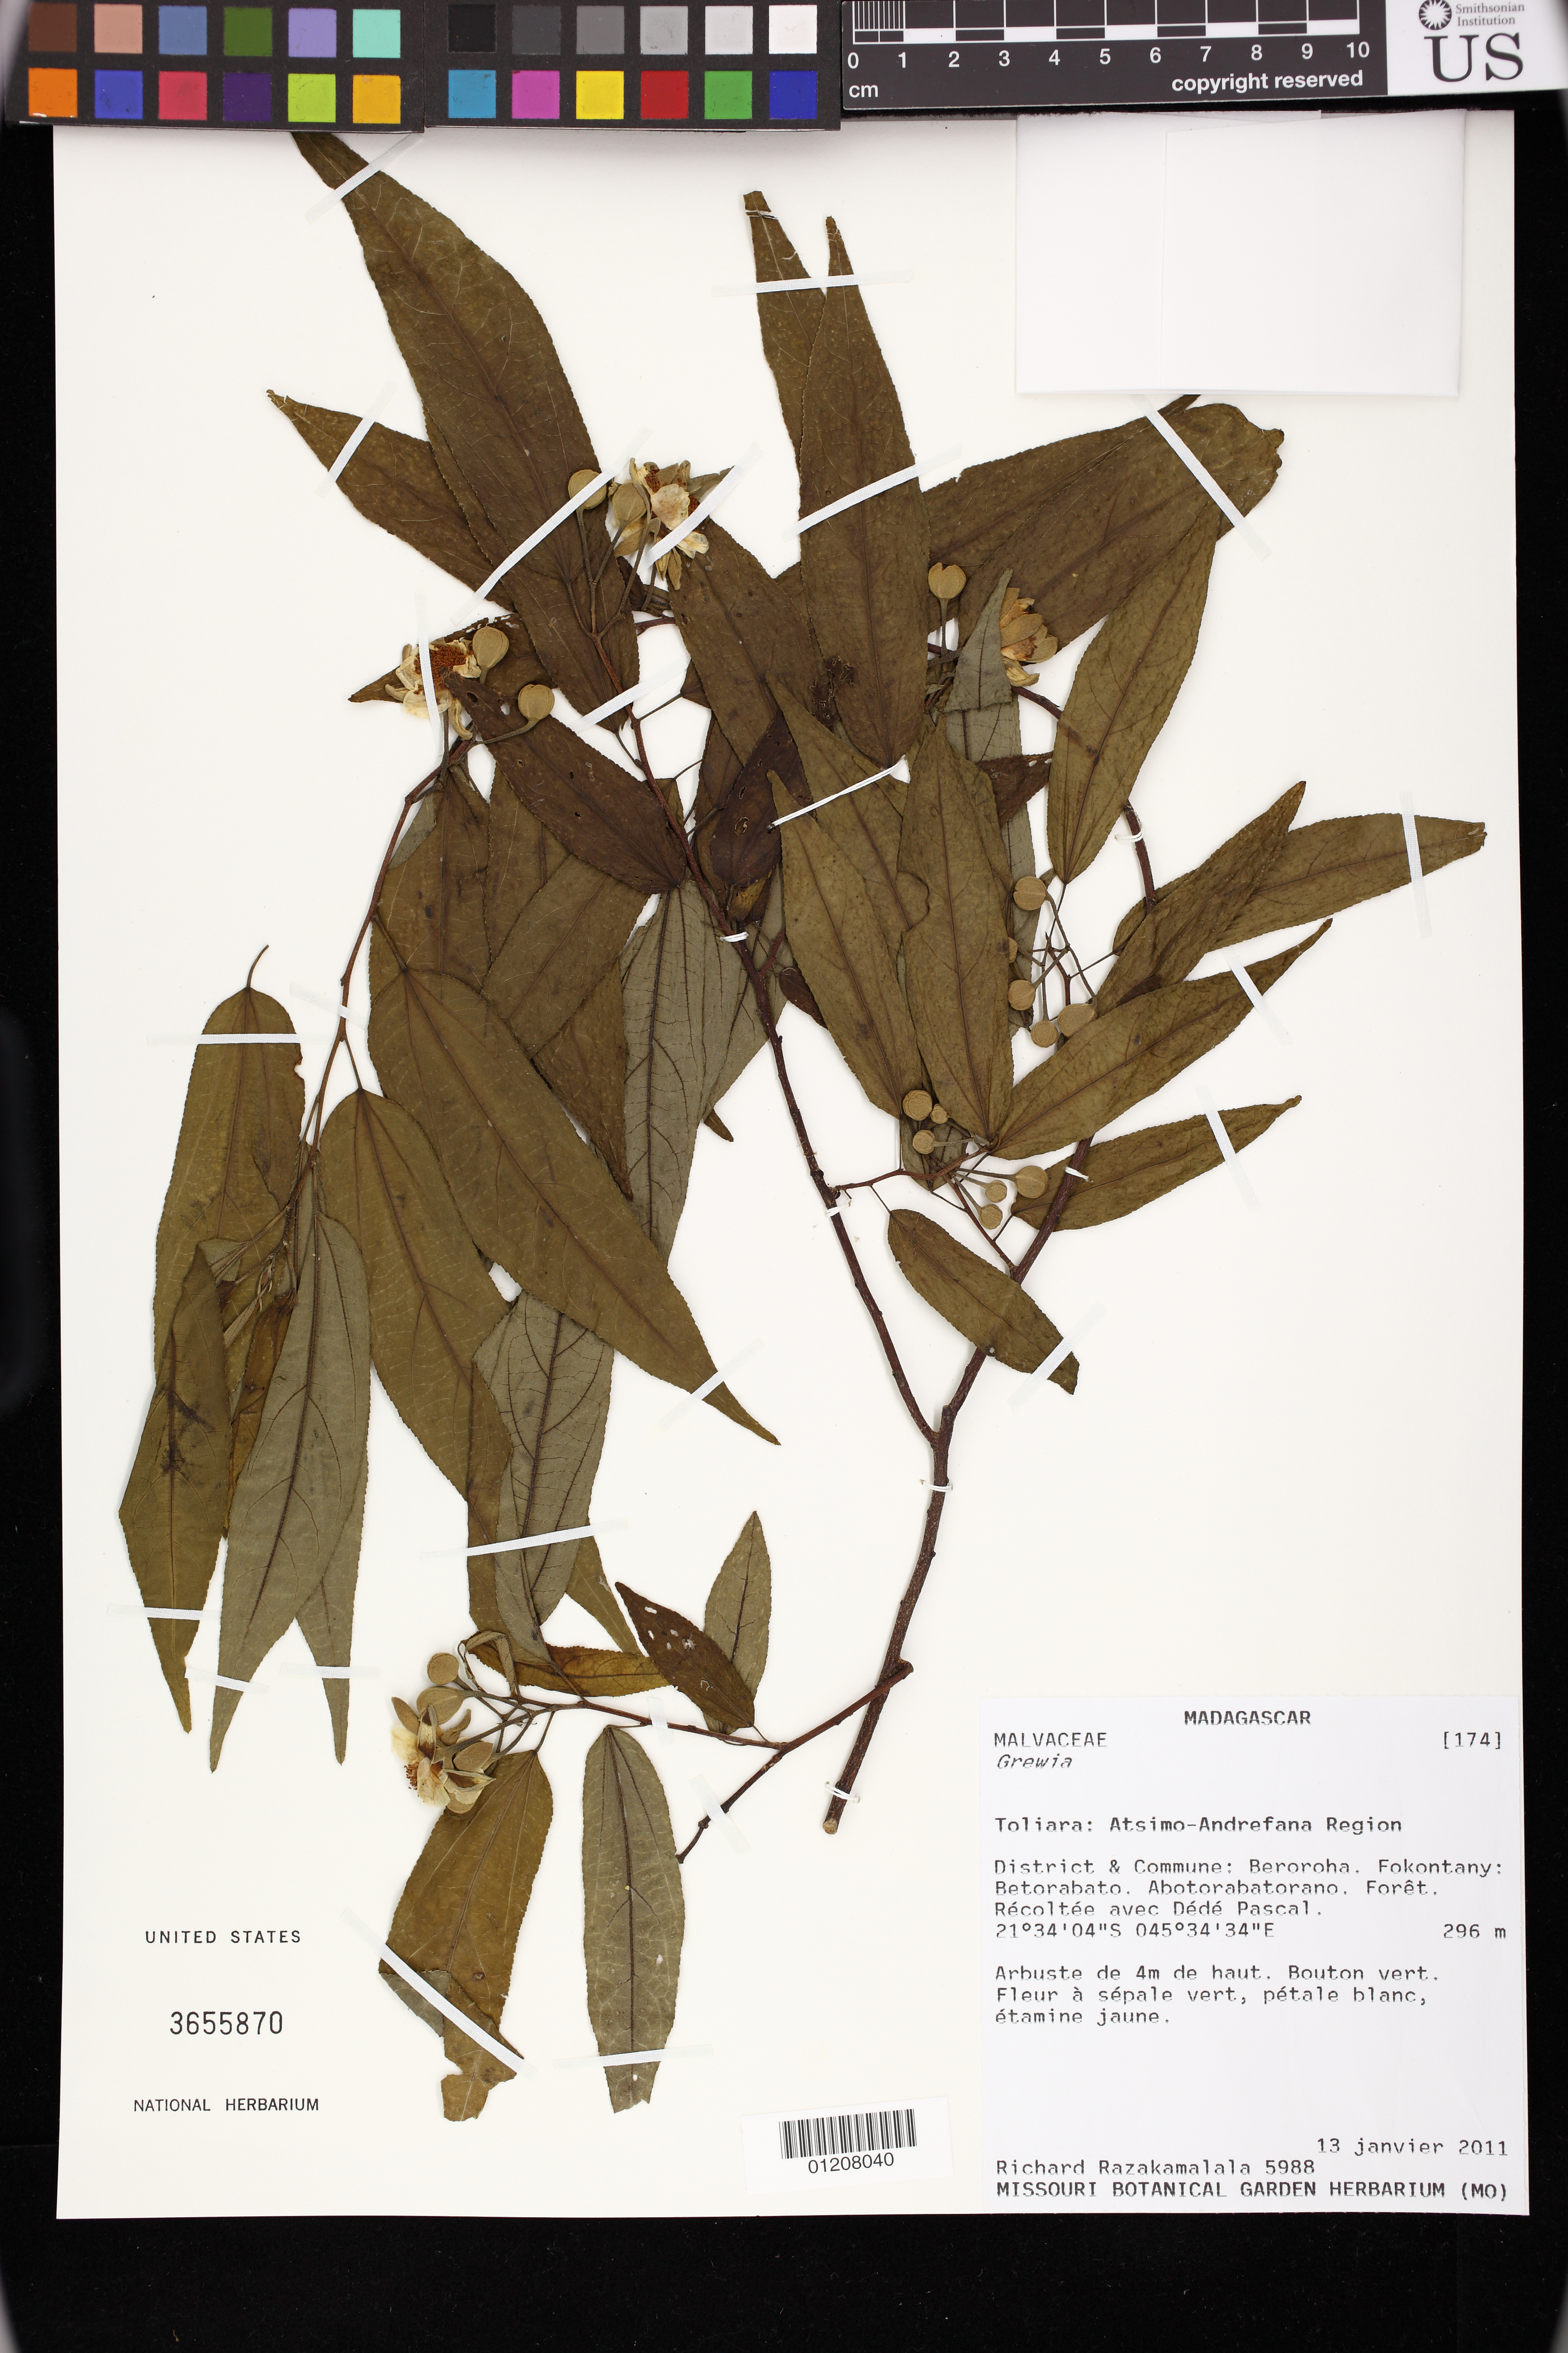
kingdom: Plantae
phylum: Tracheophyta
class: Magnoliopsida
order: Malvales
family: Malvaceae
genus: Grewia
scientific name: Grewia barorum Capuron, ined.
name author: Capuron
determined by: Jourdain-Fievet, L.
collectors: R. Razakamalala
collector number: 5988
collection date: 2011-01-13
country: Madagascar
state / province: Atsimo-Andrefana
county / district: Beroroha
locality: Fokontany: Betorabato. Abotorabatorano.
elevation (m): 296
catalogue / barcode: US 3655870